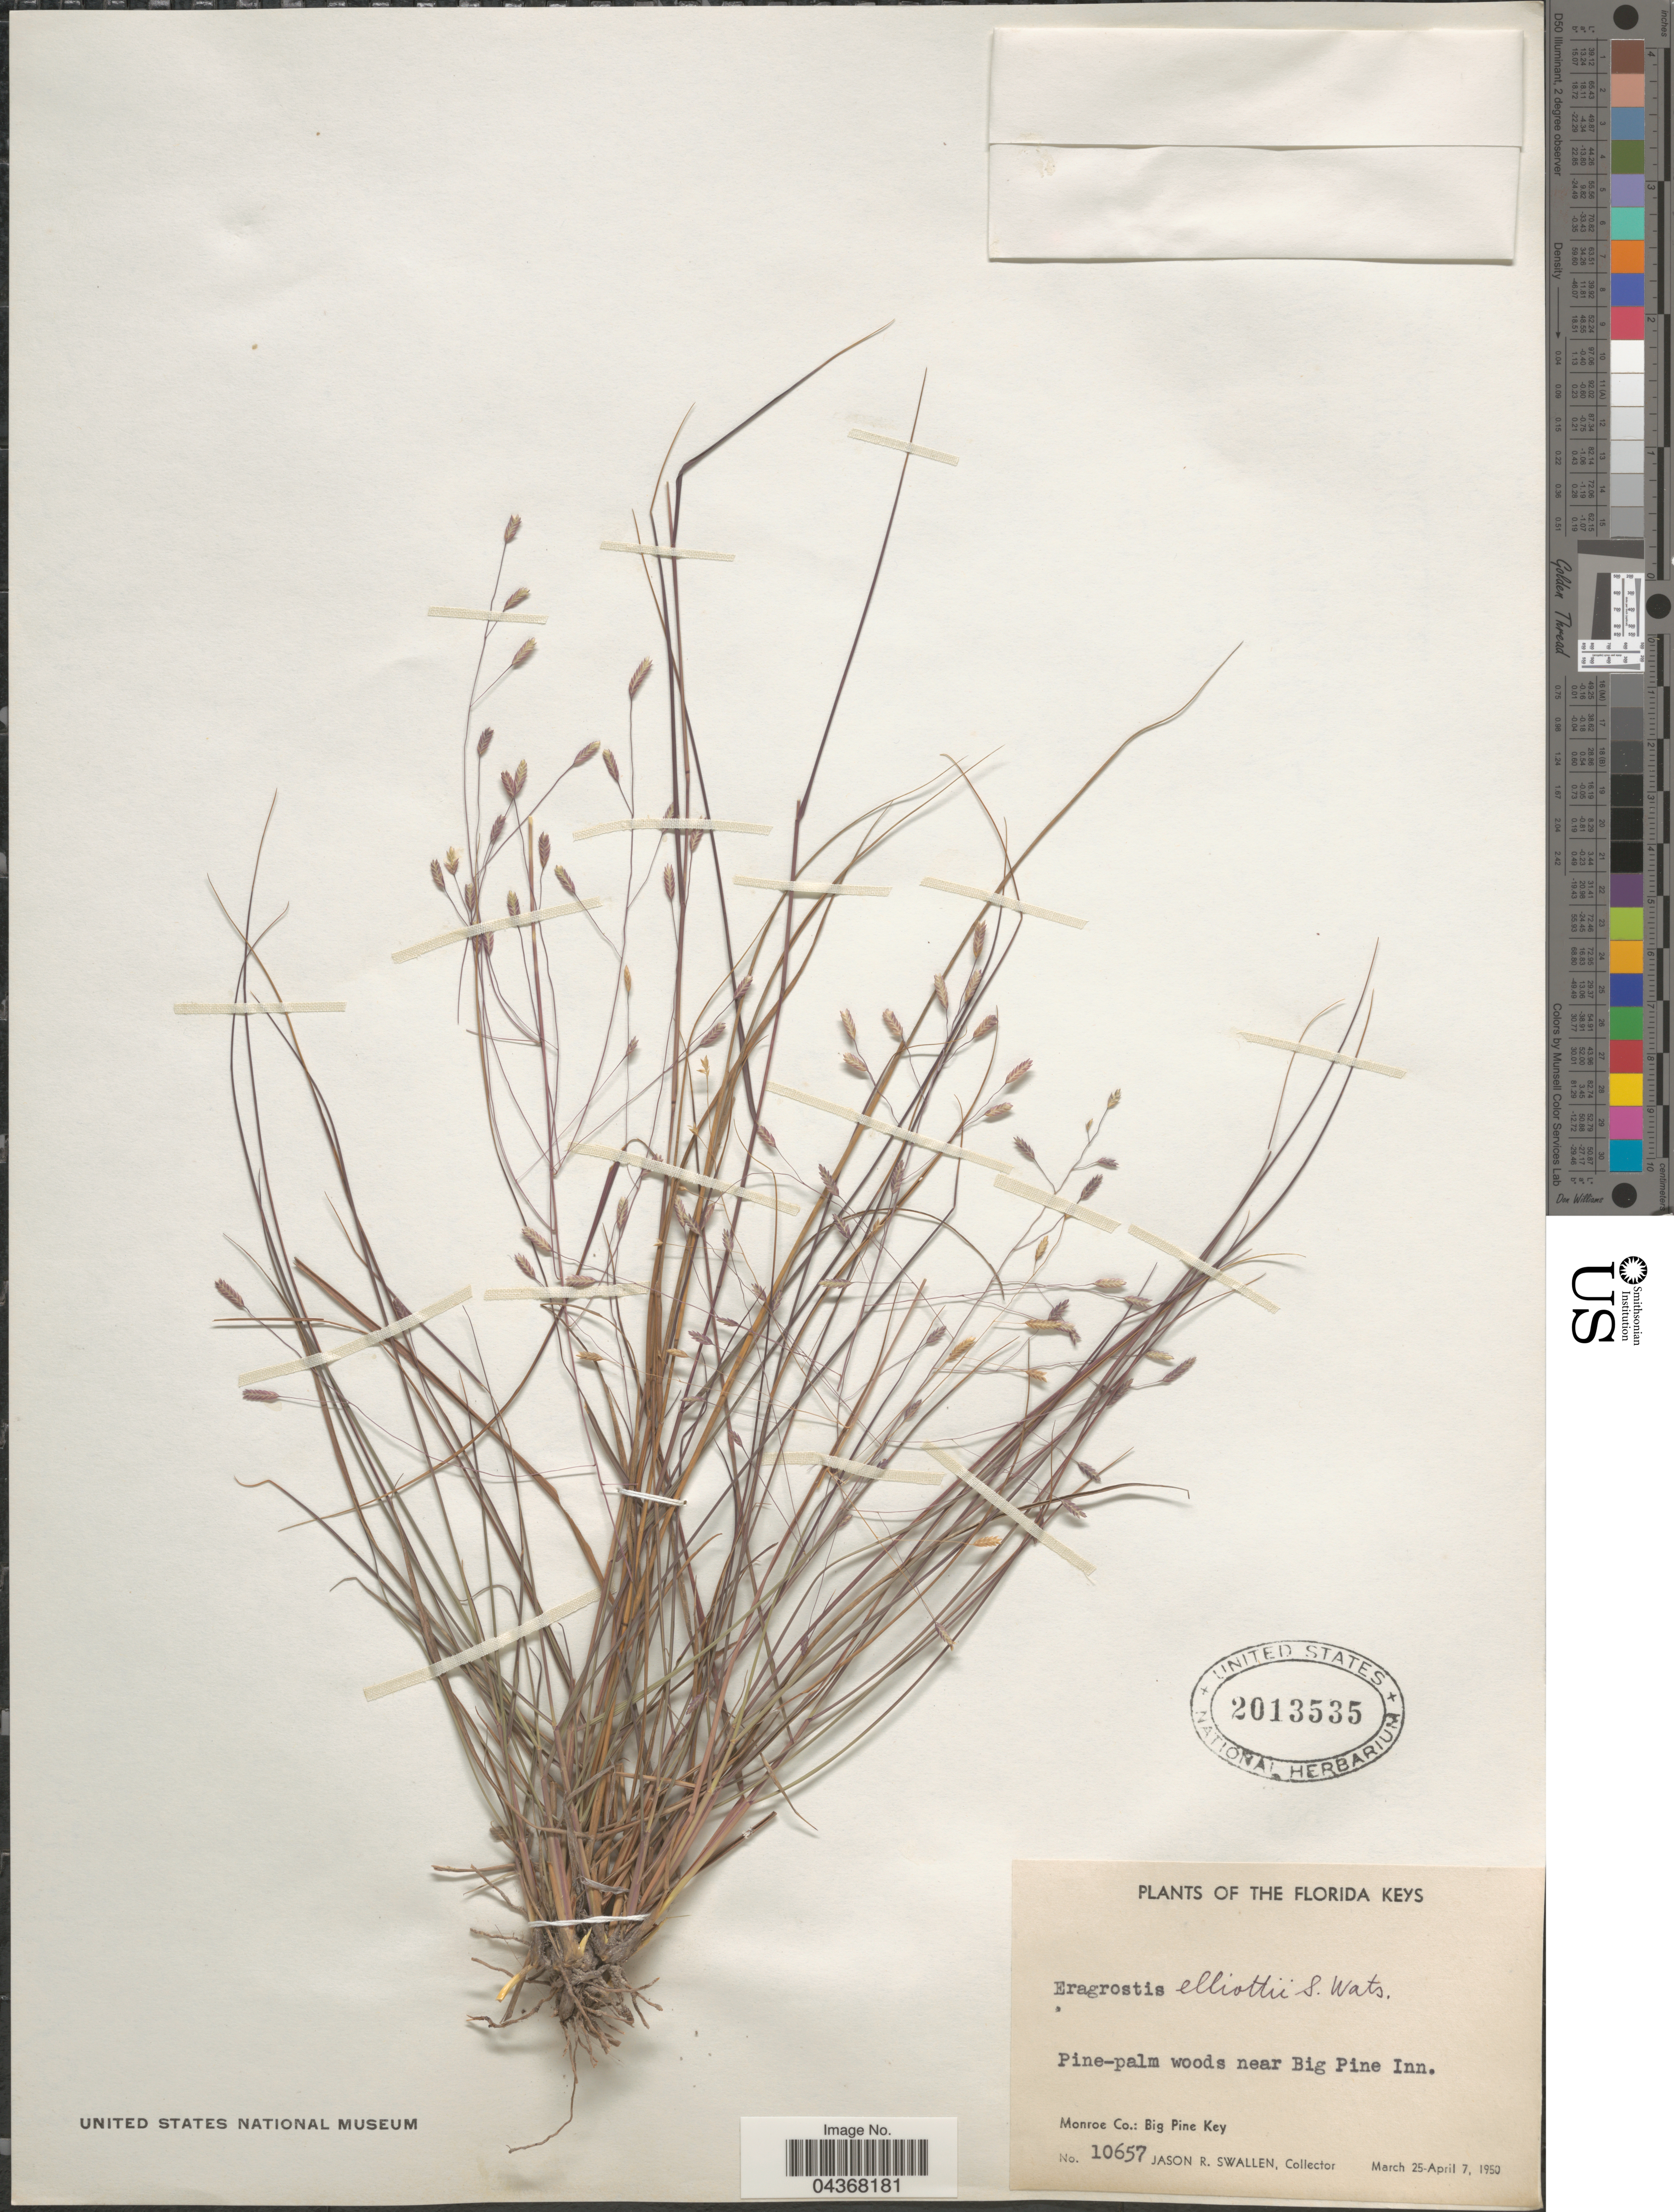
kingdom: Plantae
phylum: Tracheophyta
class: Liliopsida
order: Poales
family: Poaceae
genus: Eragrostis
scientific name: Eragrostis elliottii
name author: S. Watson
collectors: J. R. Swallen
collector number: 10657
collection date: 1950-03-25/1950-04-07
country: United States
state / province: Florida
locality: The Florida Keys. Pine-palm woods near Big Pine Inn. Monroe Co.: Big Pine Key.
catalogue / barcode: US 2013535